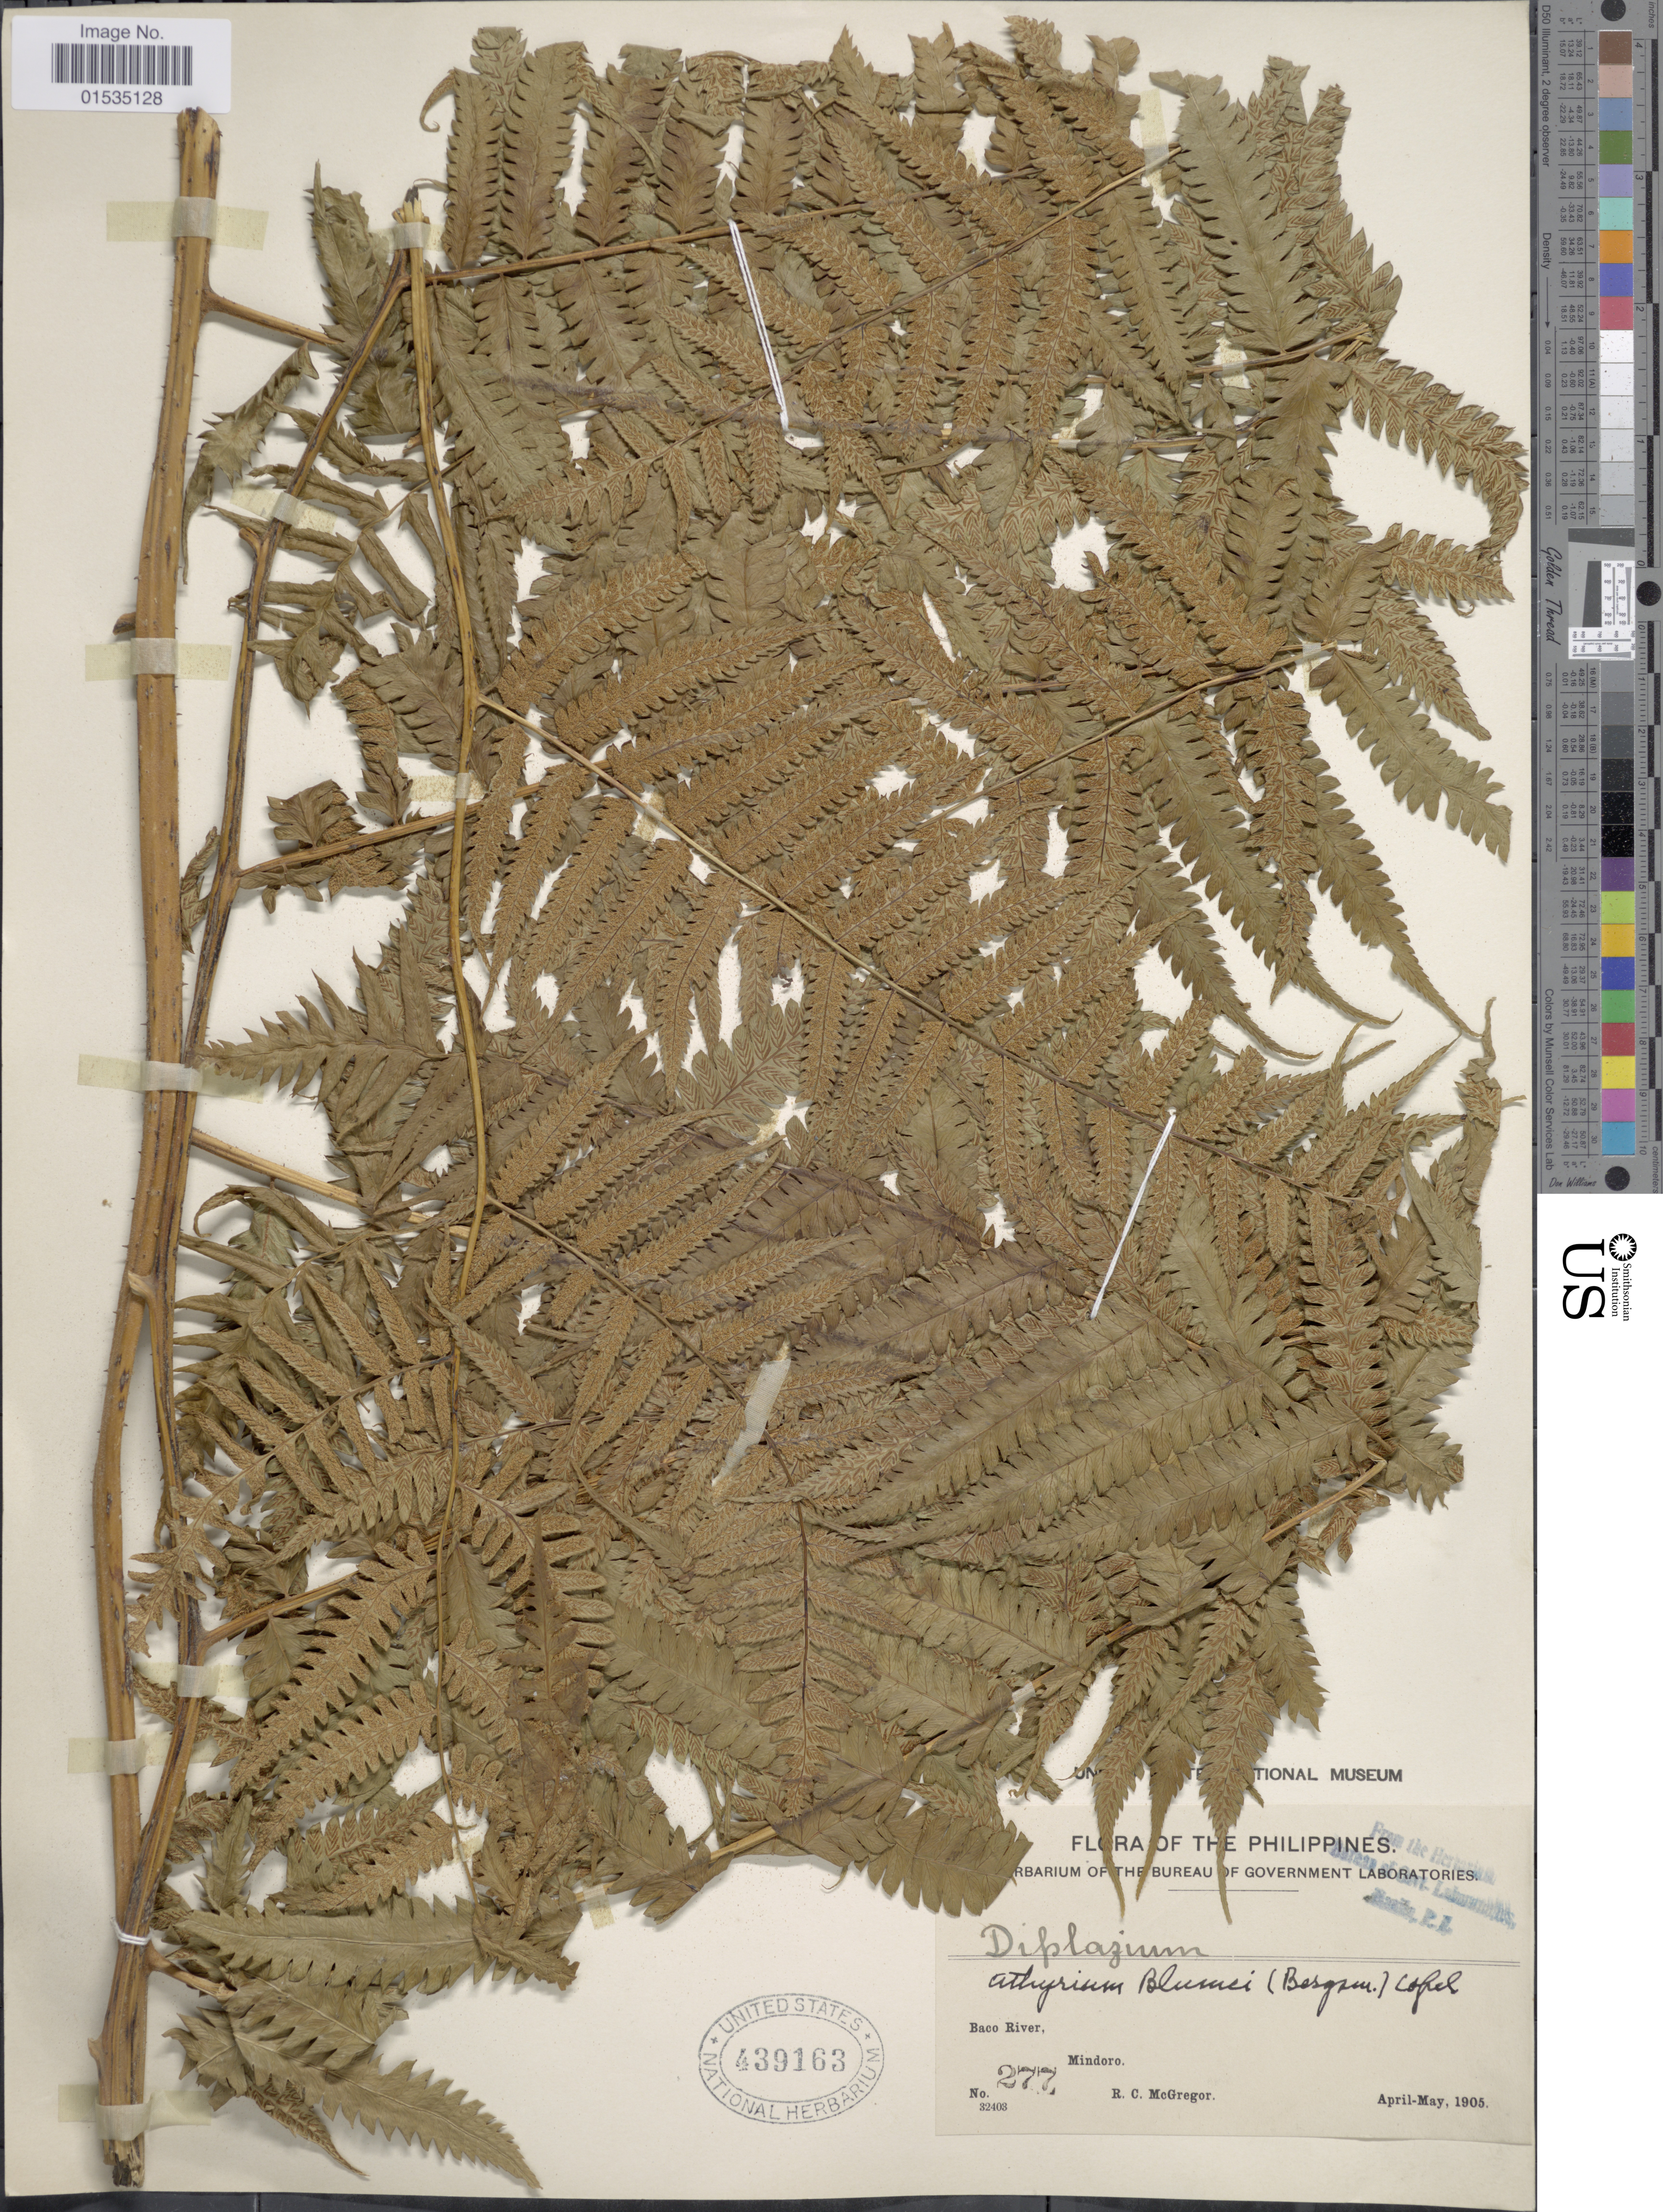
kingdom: Plantae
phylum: Tracheophyta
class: Polypodiopsida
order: Polypodiales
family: Athyriaceae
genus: Diplazium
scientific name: Diplazium polypodioides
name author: Blume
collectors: R. C. McGregor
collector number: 277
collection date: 1905-04/1905-05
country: Philippines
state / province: Mimaropa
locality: Baco River, Mindoro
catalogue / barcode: US 439163